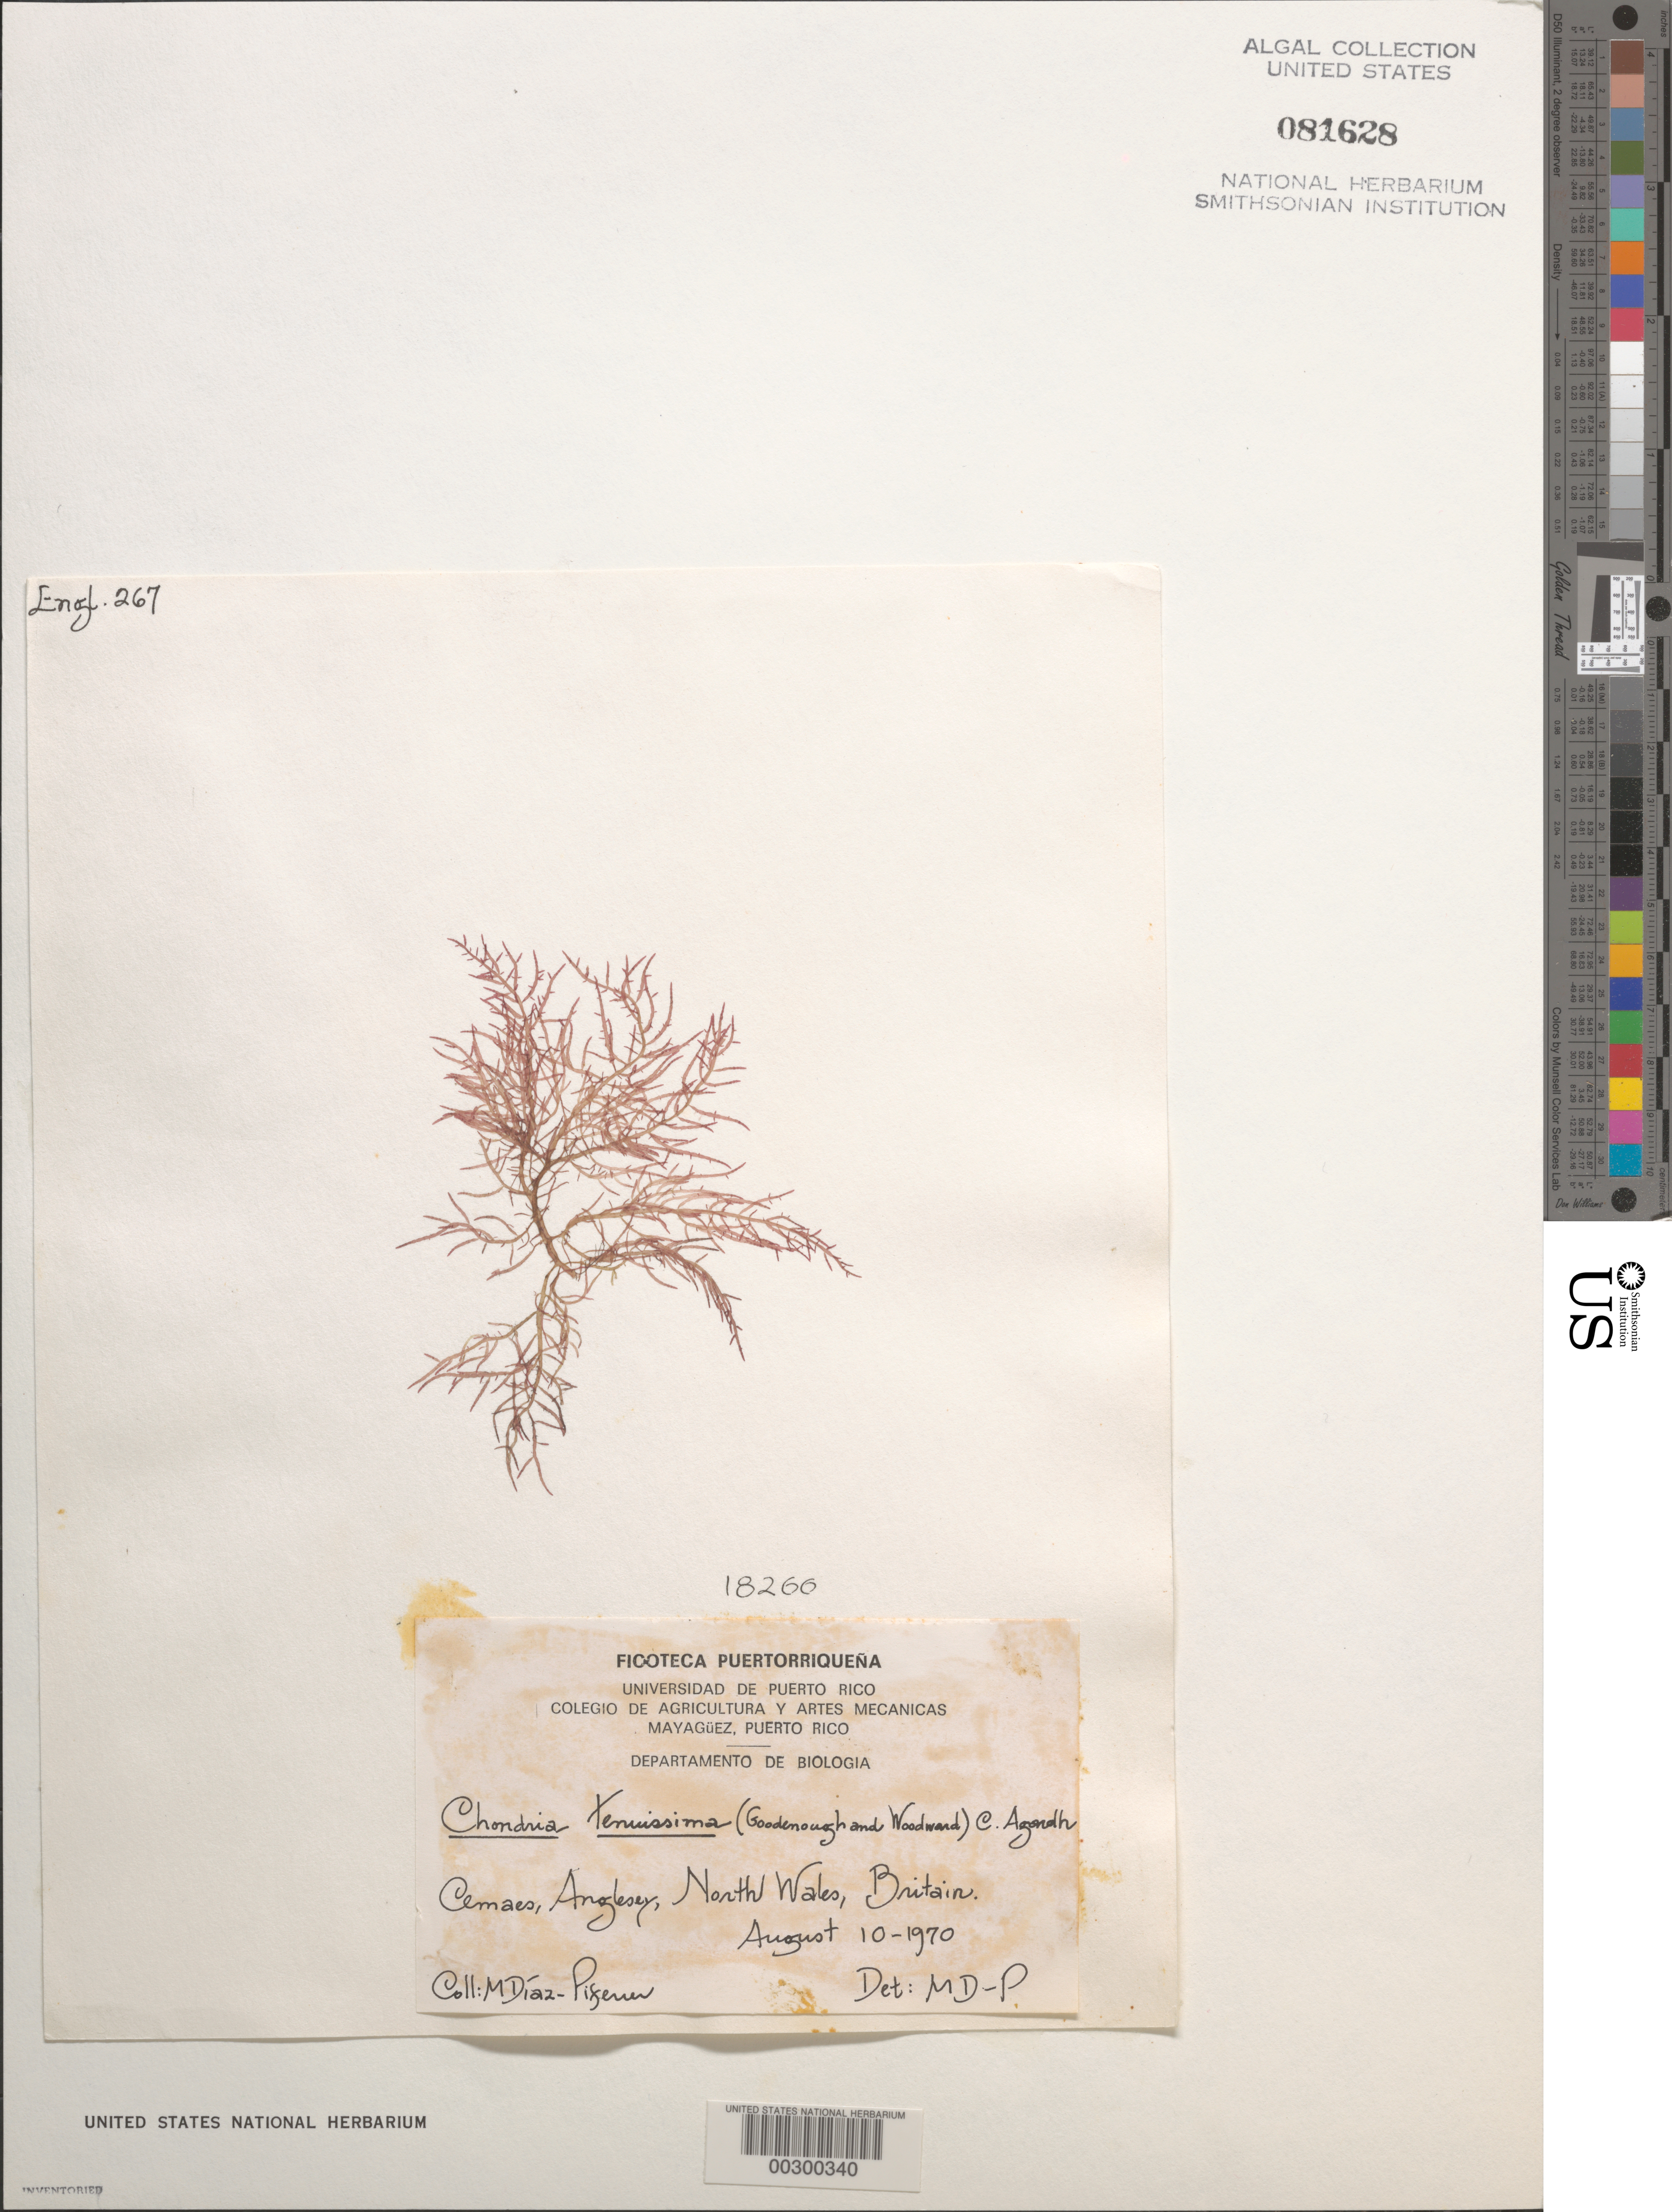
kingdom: Plantae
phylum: Rhodophyta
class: Florideophyceae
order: Ceramiales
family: Rhodomelaceae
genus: Chondria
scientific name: Chondria capillaris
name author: M.J. Wynne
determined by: Algae name updating Project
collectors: M. Diaz-Piferrer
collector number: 18266 & ENGL. 267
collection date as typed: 10 Aug 1970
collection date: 1970-08-10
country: United Kingdom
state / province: Wales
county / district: Gwynedd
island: Anglesey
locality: Cemaes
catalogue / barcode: US 81628